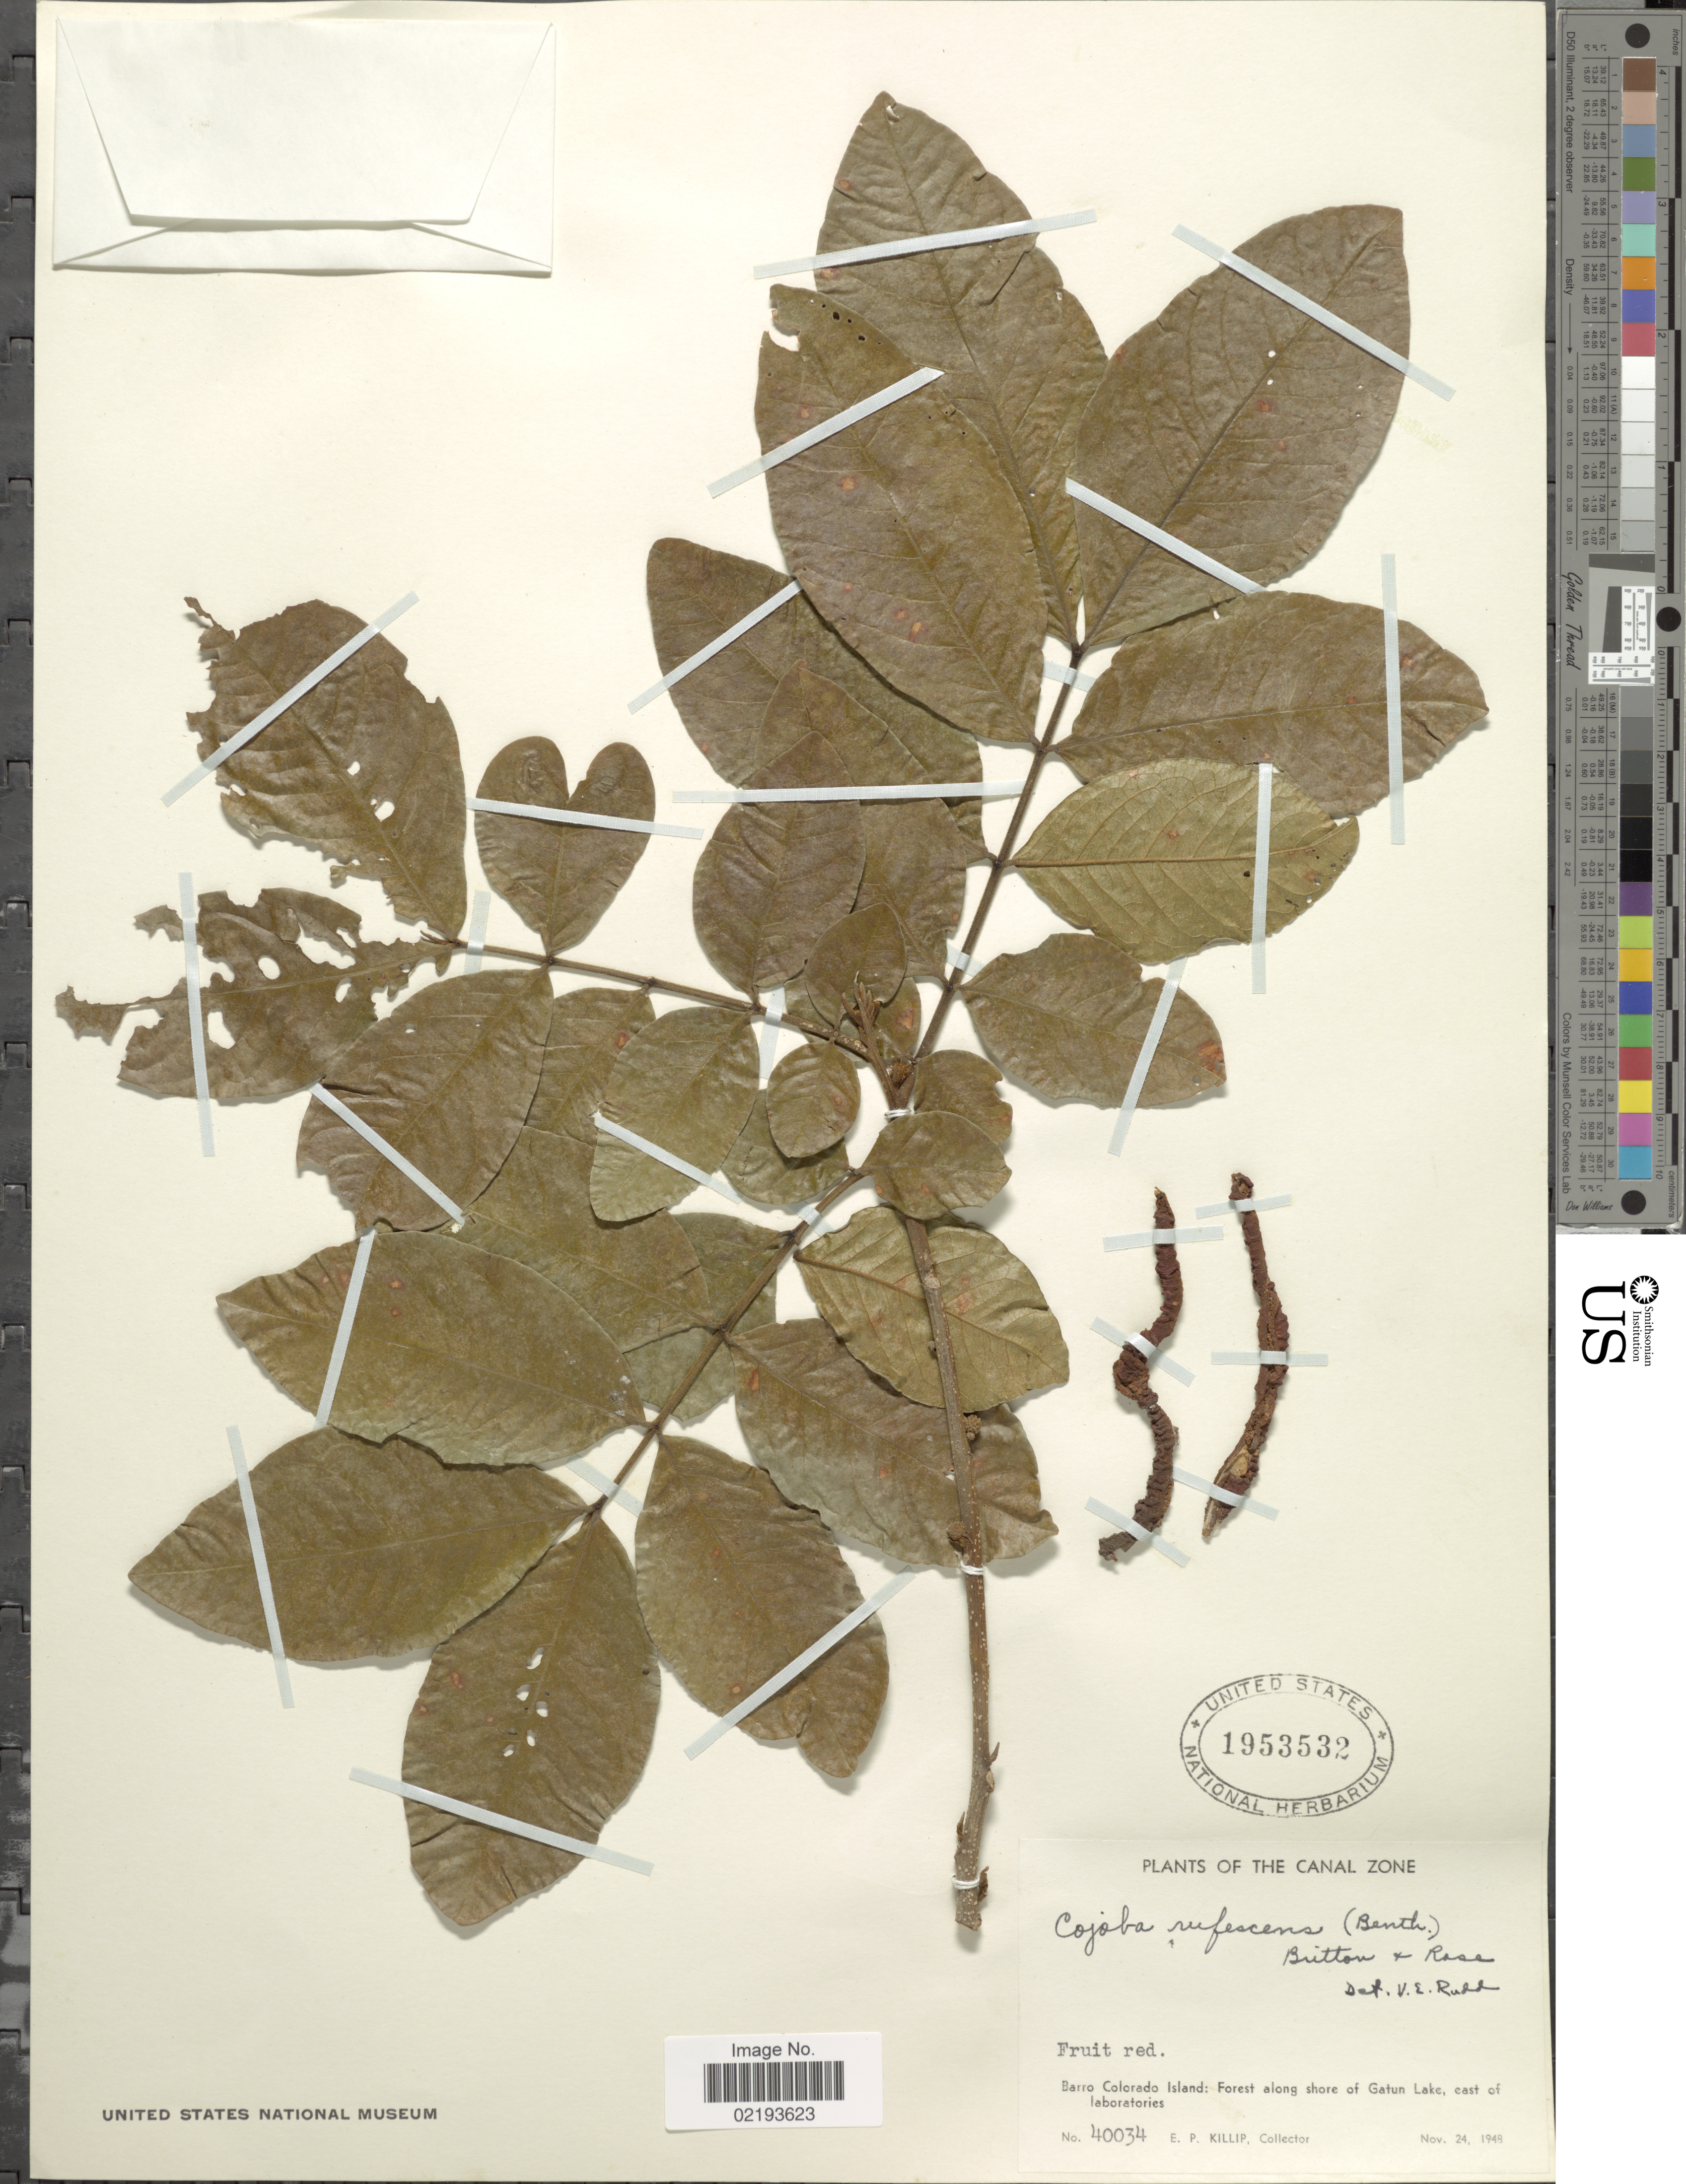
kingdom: Plantae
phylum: Tracheophyta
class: Magnoliopsida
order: Fabales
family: Fabaceae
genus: Cojoba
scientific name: Cojoba rufescens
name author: (Benth.) Britton & Rose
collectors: E. P. Killip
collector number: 40034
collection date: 1948-11-24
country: Panama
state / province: Panamá Oeste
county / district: Canal Zone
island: Barro Colorado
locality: The Canal Zone, Barro Colorado Island: Forest along shore of Gatun Lake, east of laboratories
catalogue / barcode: US 1953532